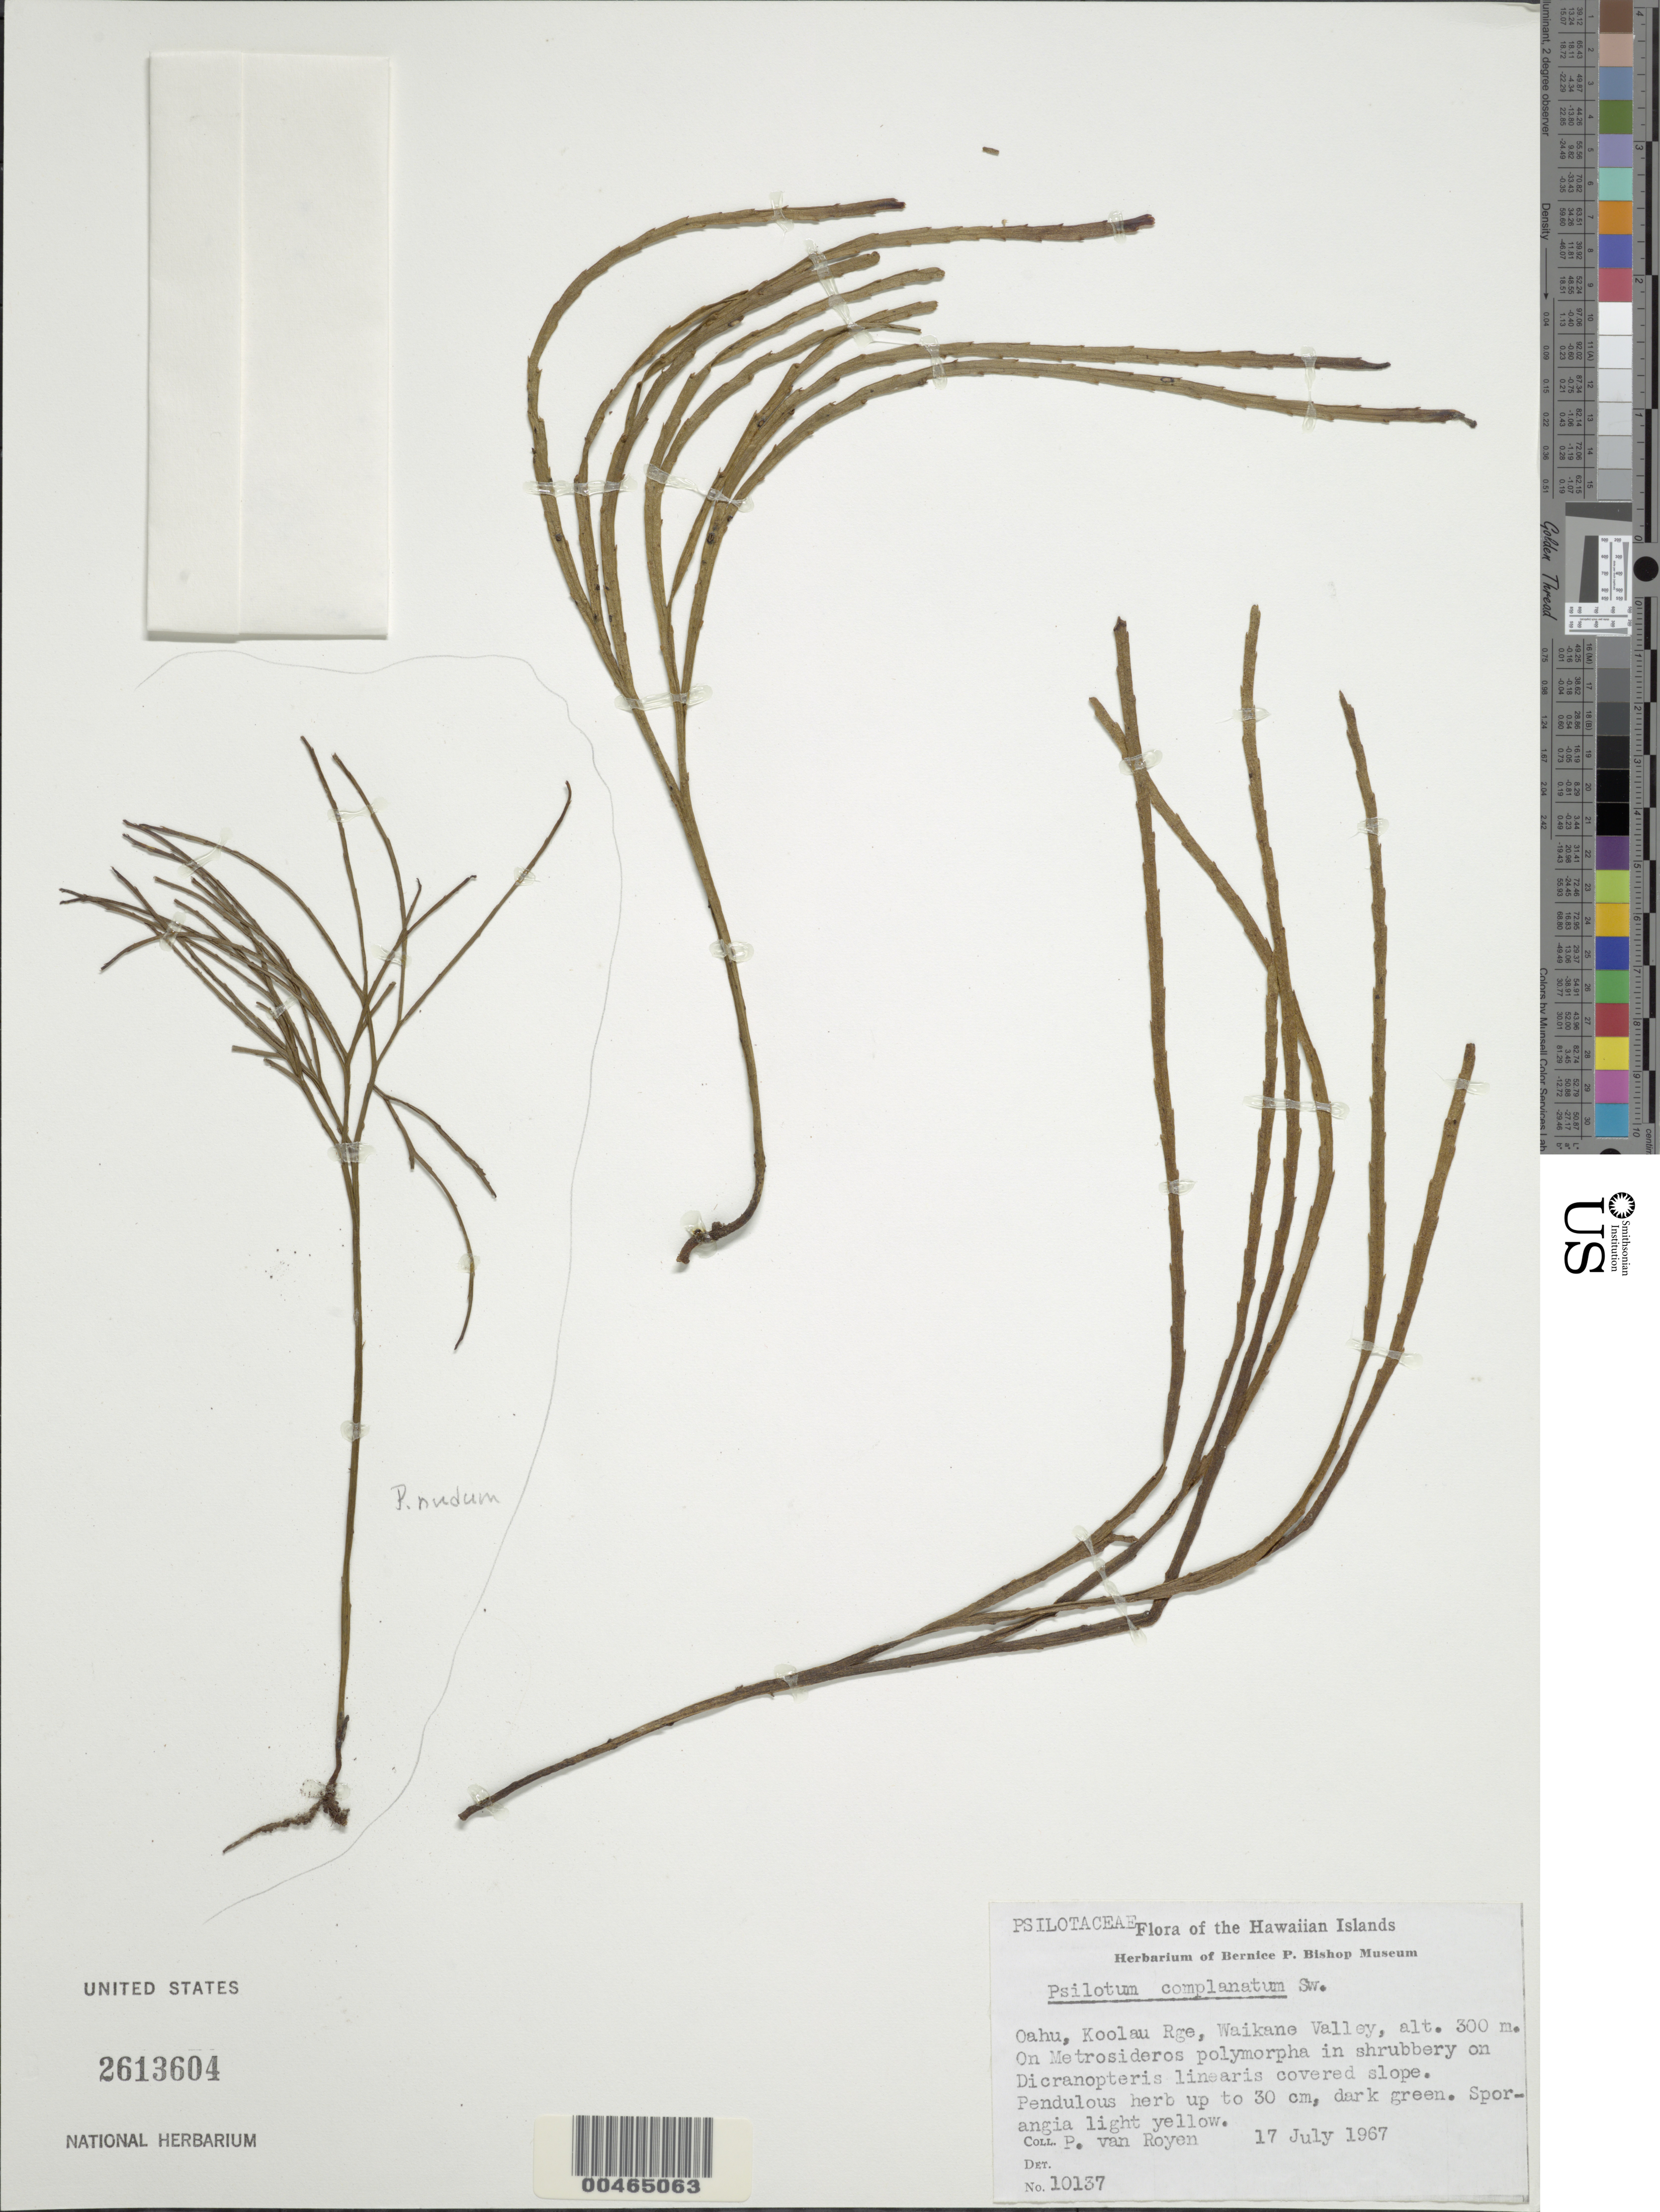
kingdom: Plantae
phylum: Tracheophyta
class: Polypodiopsida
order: Psilotales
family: Psilotaceae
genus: Psilotum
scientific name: Psilotum complanatum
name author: Sw.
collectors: P. van Royen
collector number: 10137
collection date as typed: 17 Jul 1967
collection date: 1967-07-17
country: United States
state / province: Hawaii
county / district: Honolulu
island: Oahu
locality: Koolau Range, Waikane Valley, Oahu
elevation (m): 300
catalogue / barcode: US 2613604